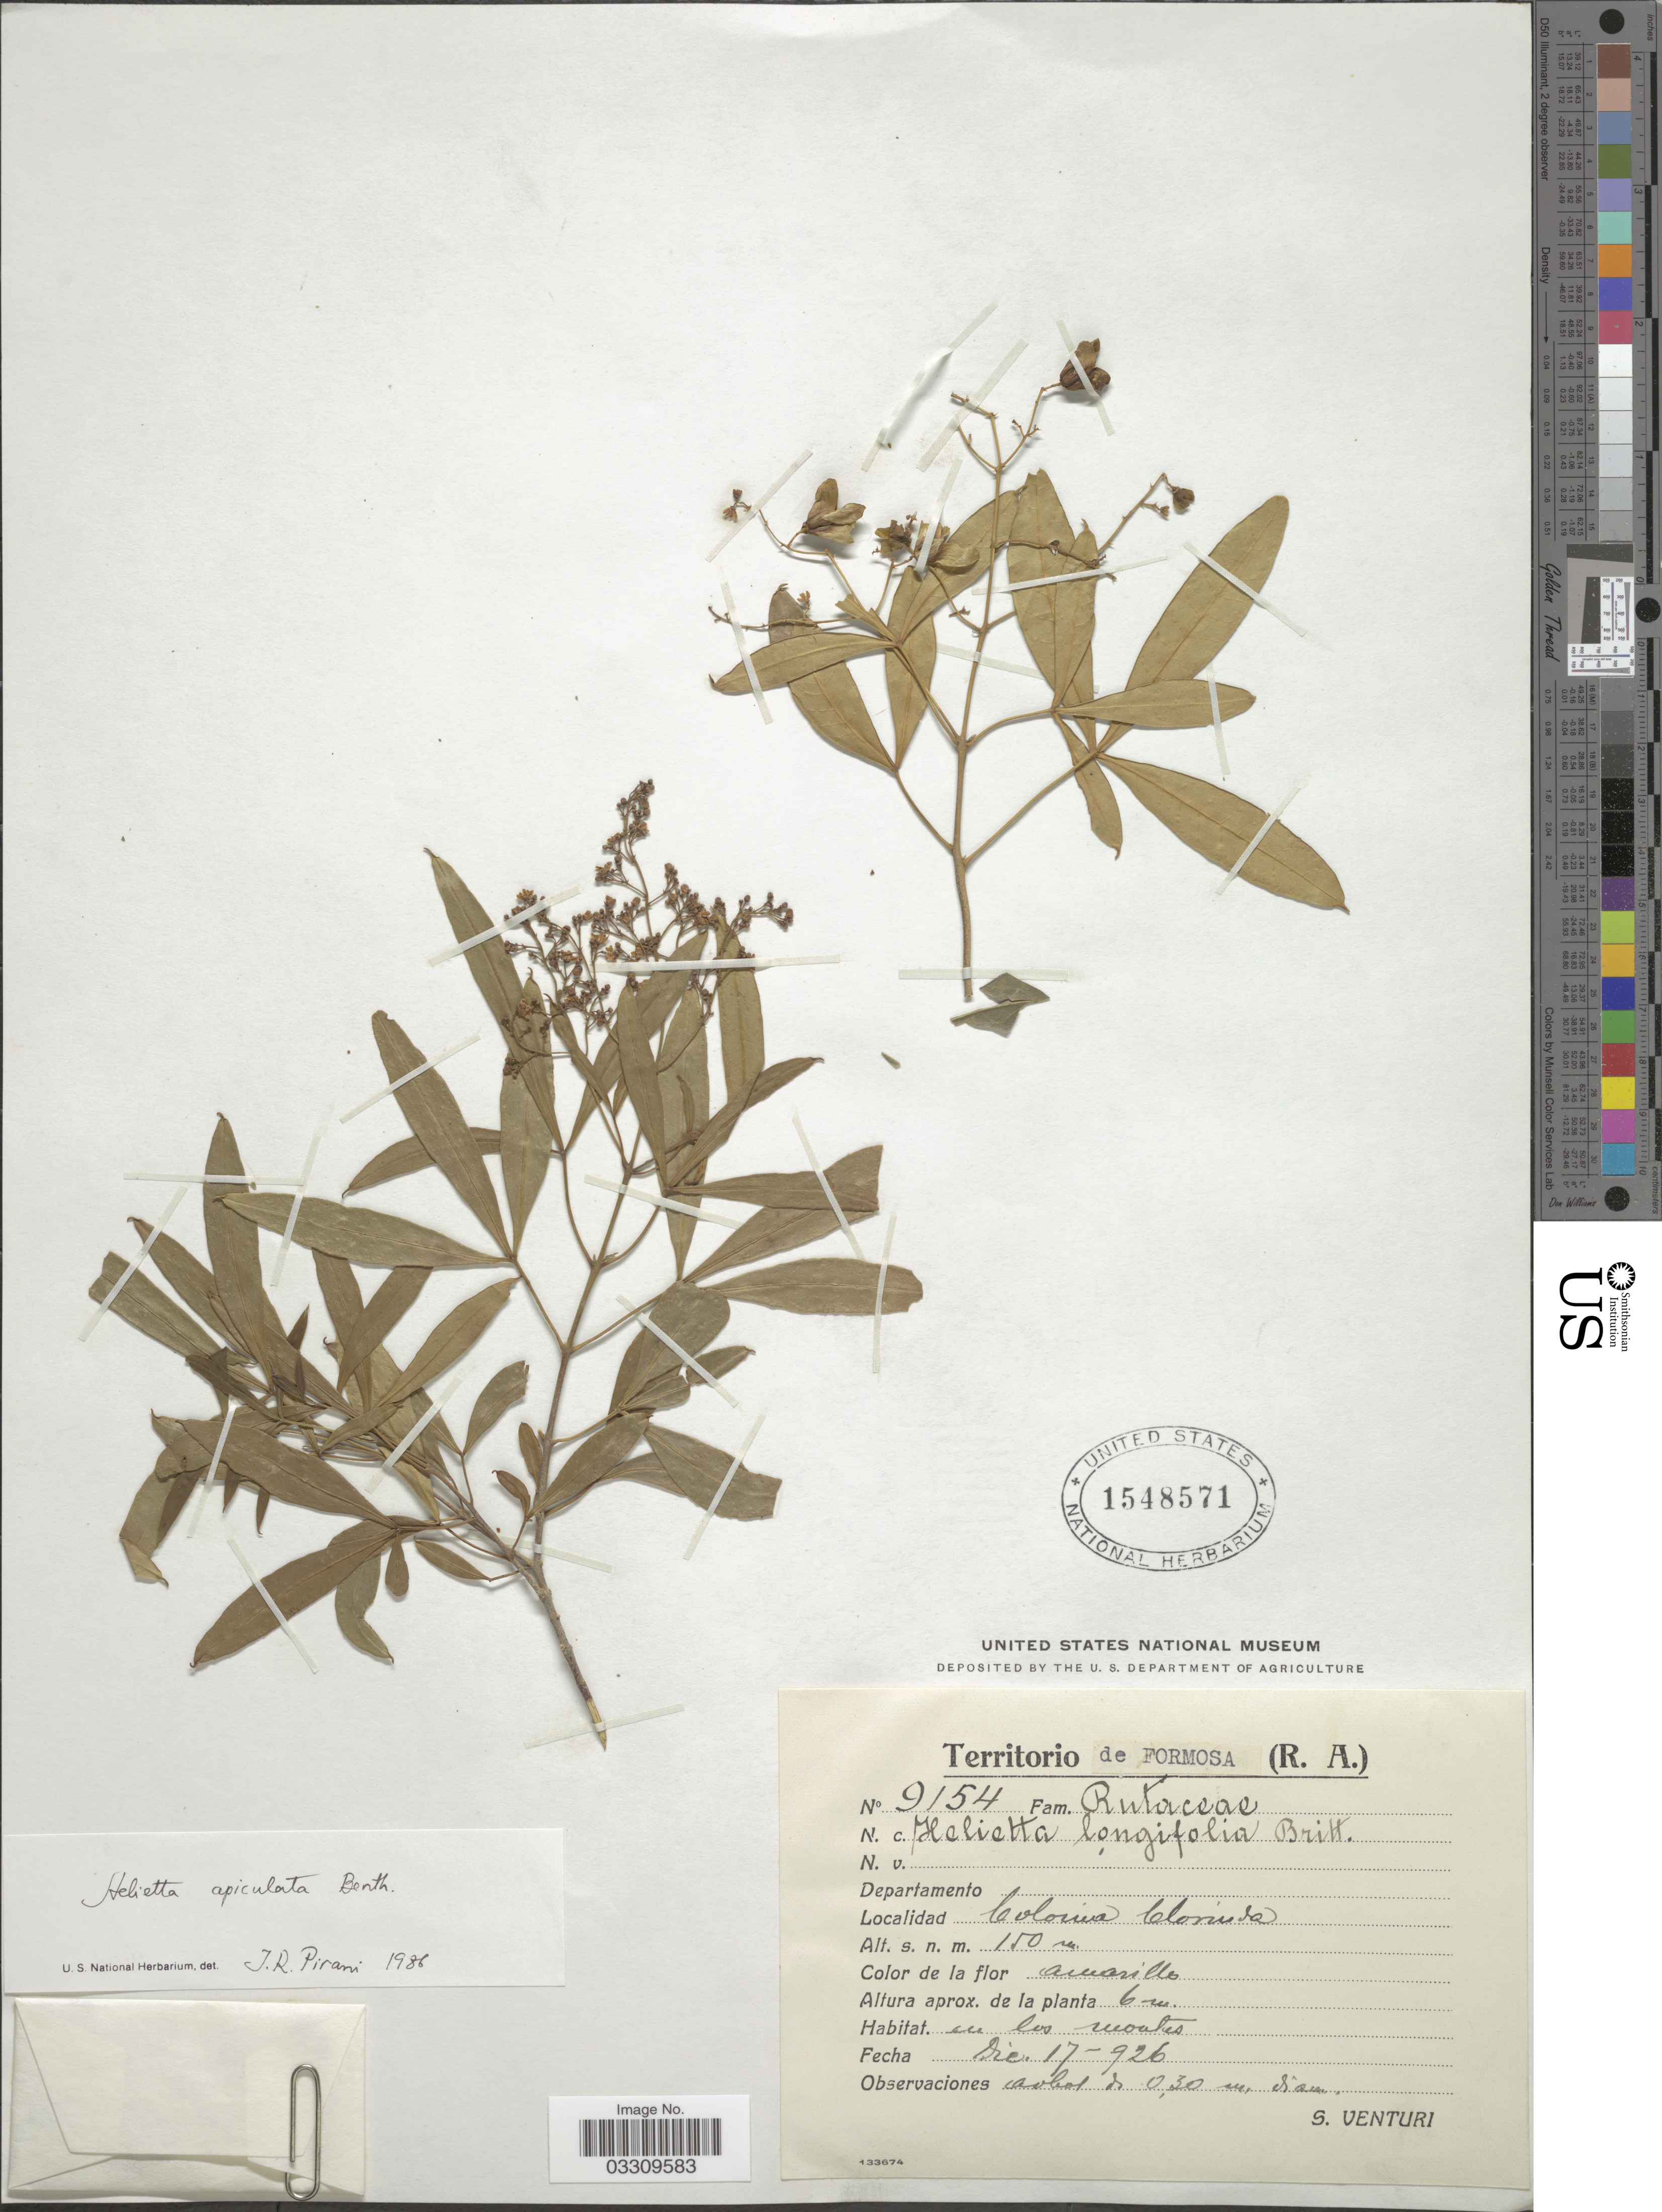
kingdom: Plantae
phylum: Tracheophyta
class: Liliopsida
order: Zingiberales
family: Zingiberaceae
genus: Amomum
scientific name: Amomum dealbatum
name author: Roxb.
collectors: S. Venturi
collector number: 9154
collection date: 1926-12-17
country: Argentina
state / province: Formosa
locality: Colonia Clorinda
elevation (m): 150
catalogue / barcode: US 1548571